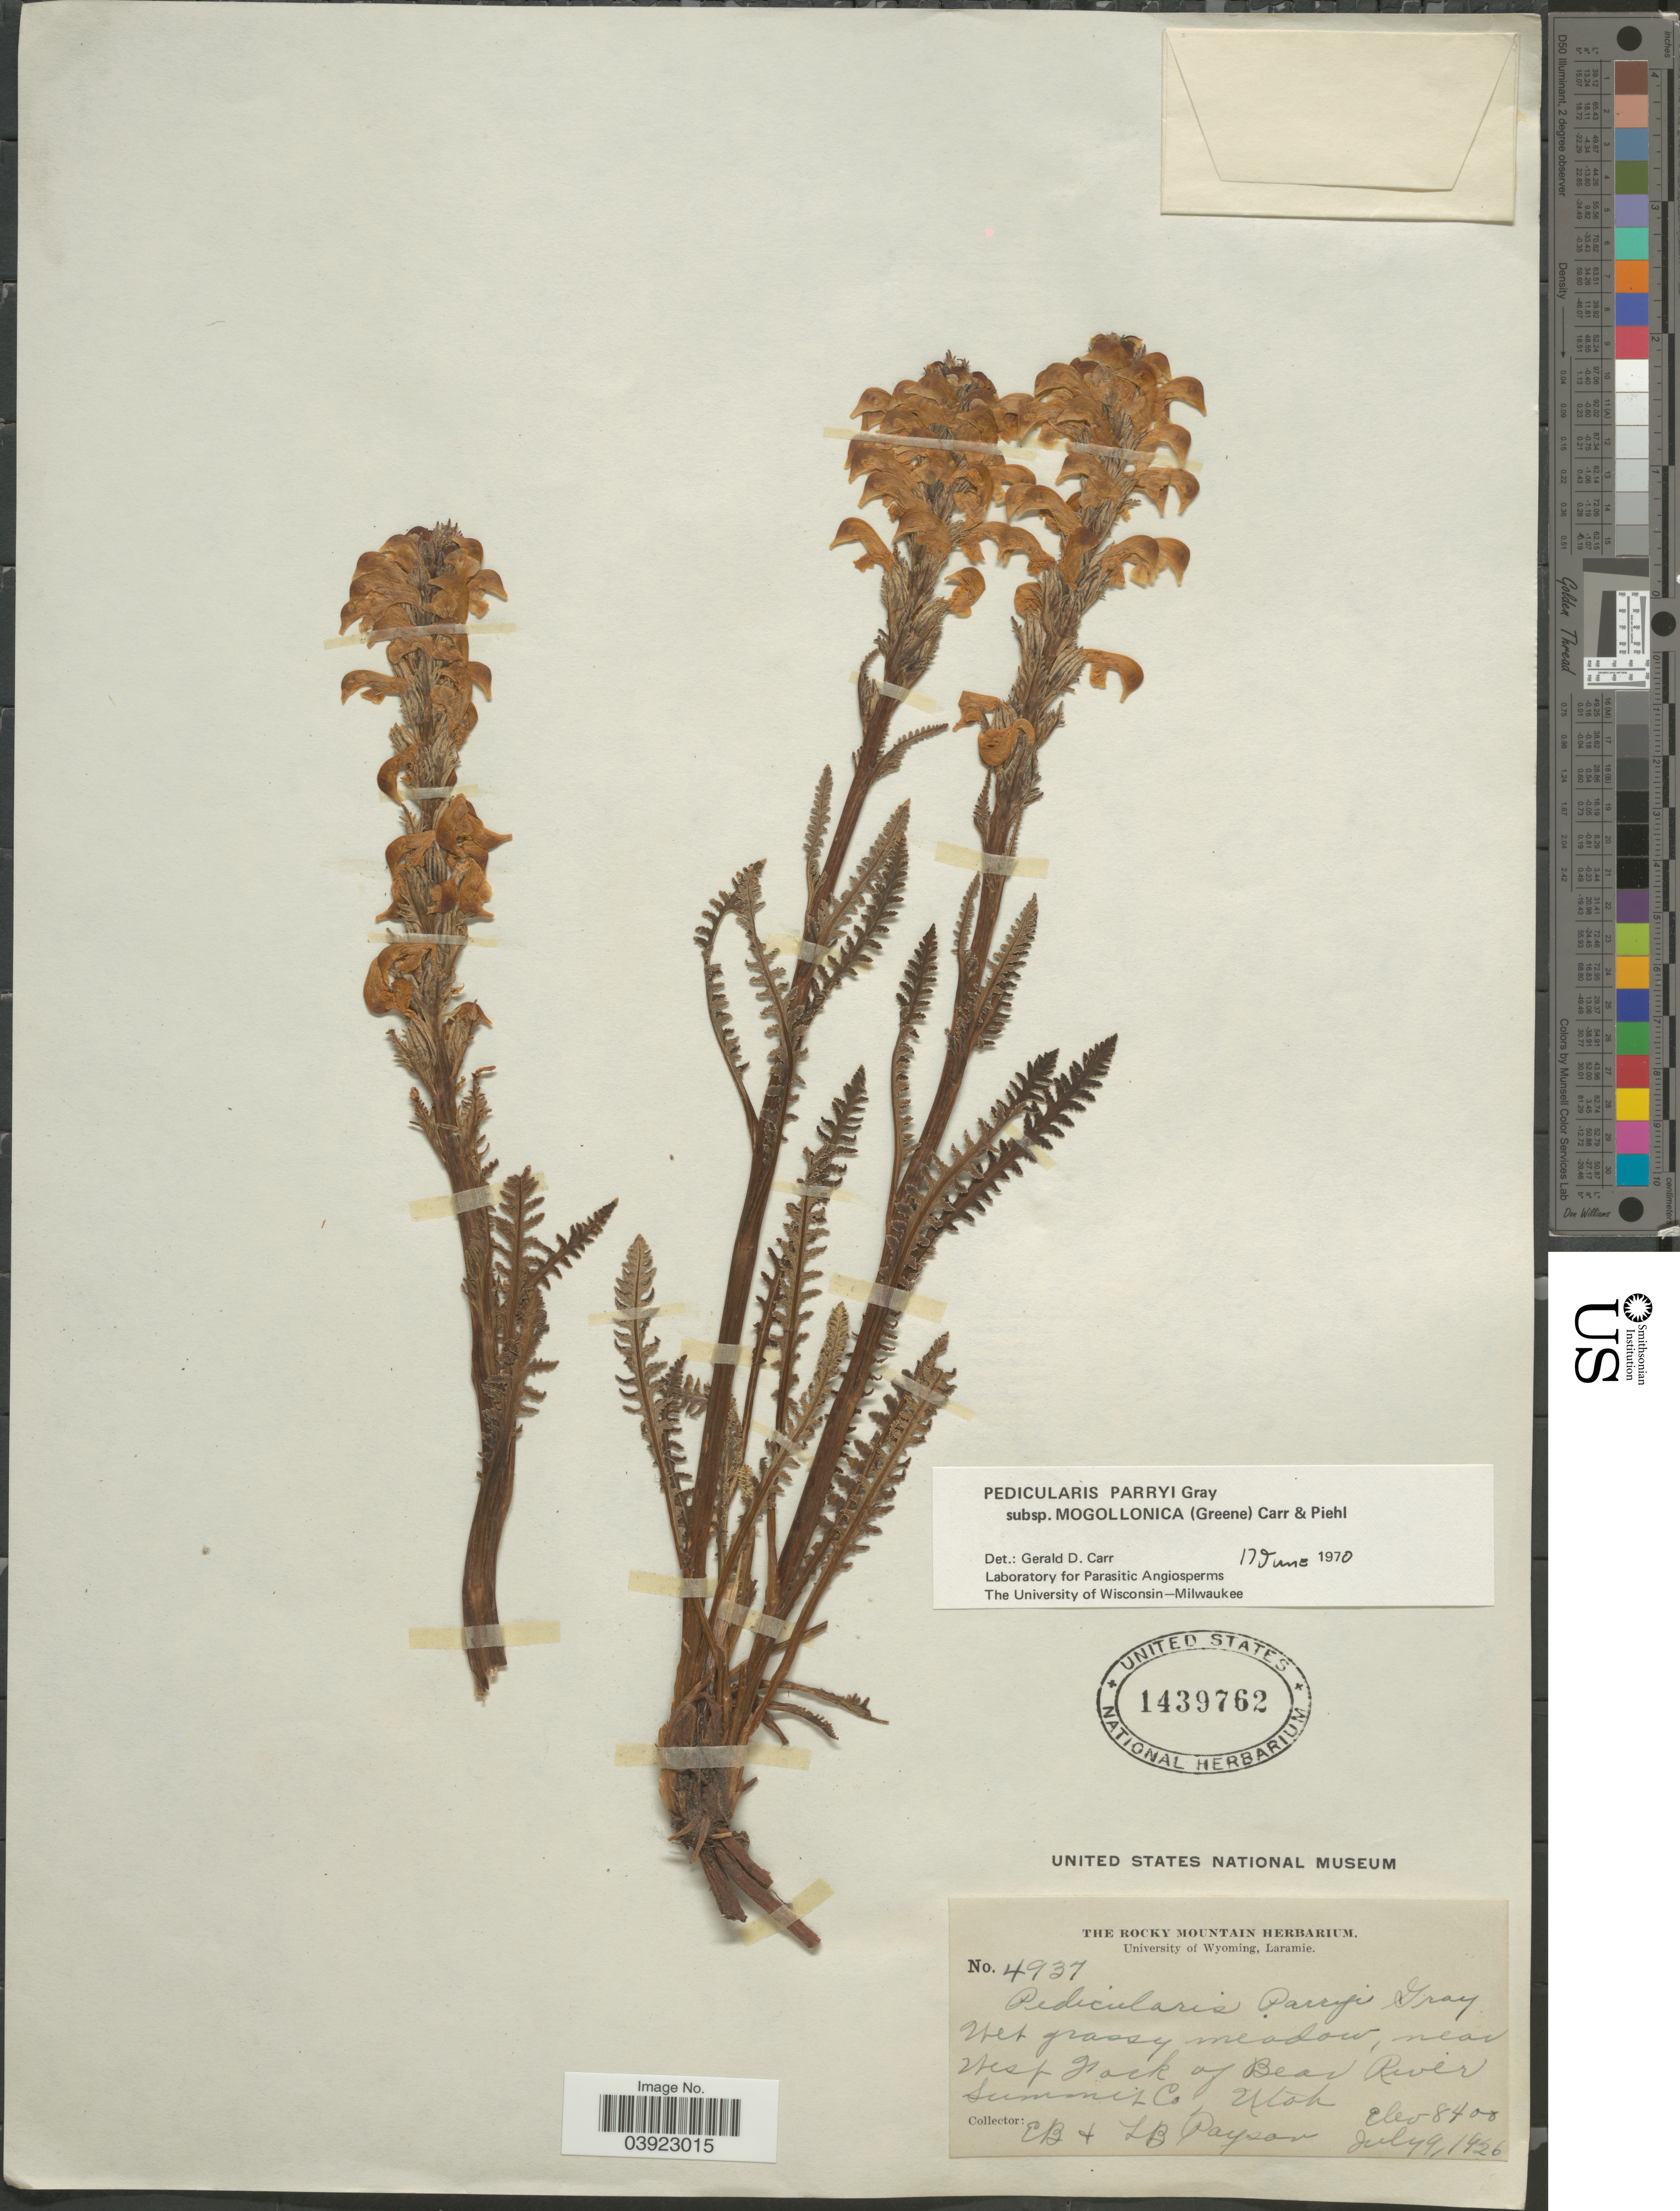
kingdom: Plantae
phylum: Tracheophyta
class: Magnoliopsida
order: Lamiales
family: Orobanchaceae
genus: Pedicularis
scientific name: Pedicularis parryi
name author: A. Gray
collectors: E. B. Payson & L. Payson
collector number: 4937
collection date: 1926-07-09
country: United States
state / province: Utah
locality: Wet grassy meadow, near West Fork of Bear River. Summit Co.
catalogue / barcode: US 1439762